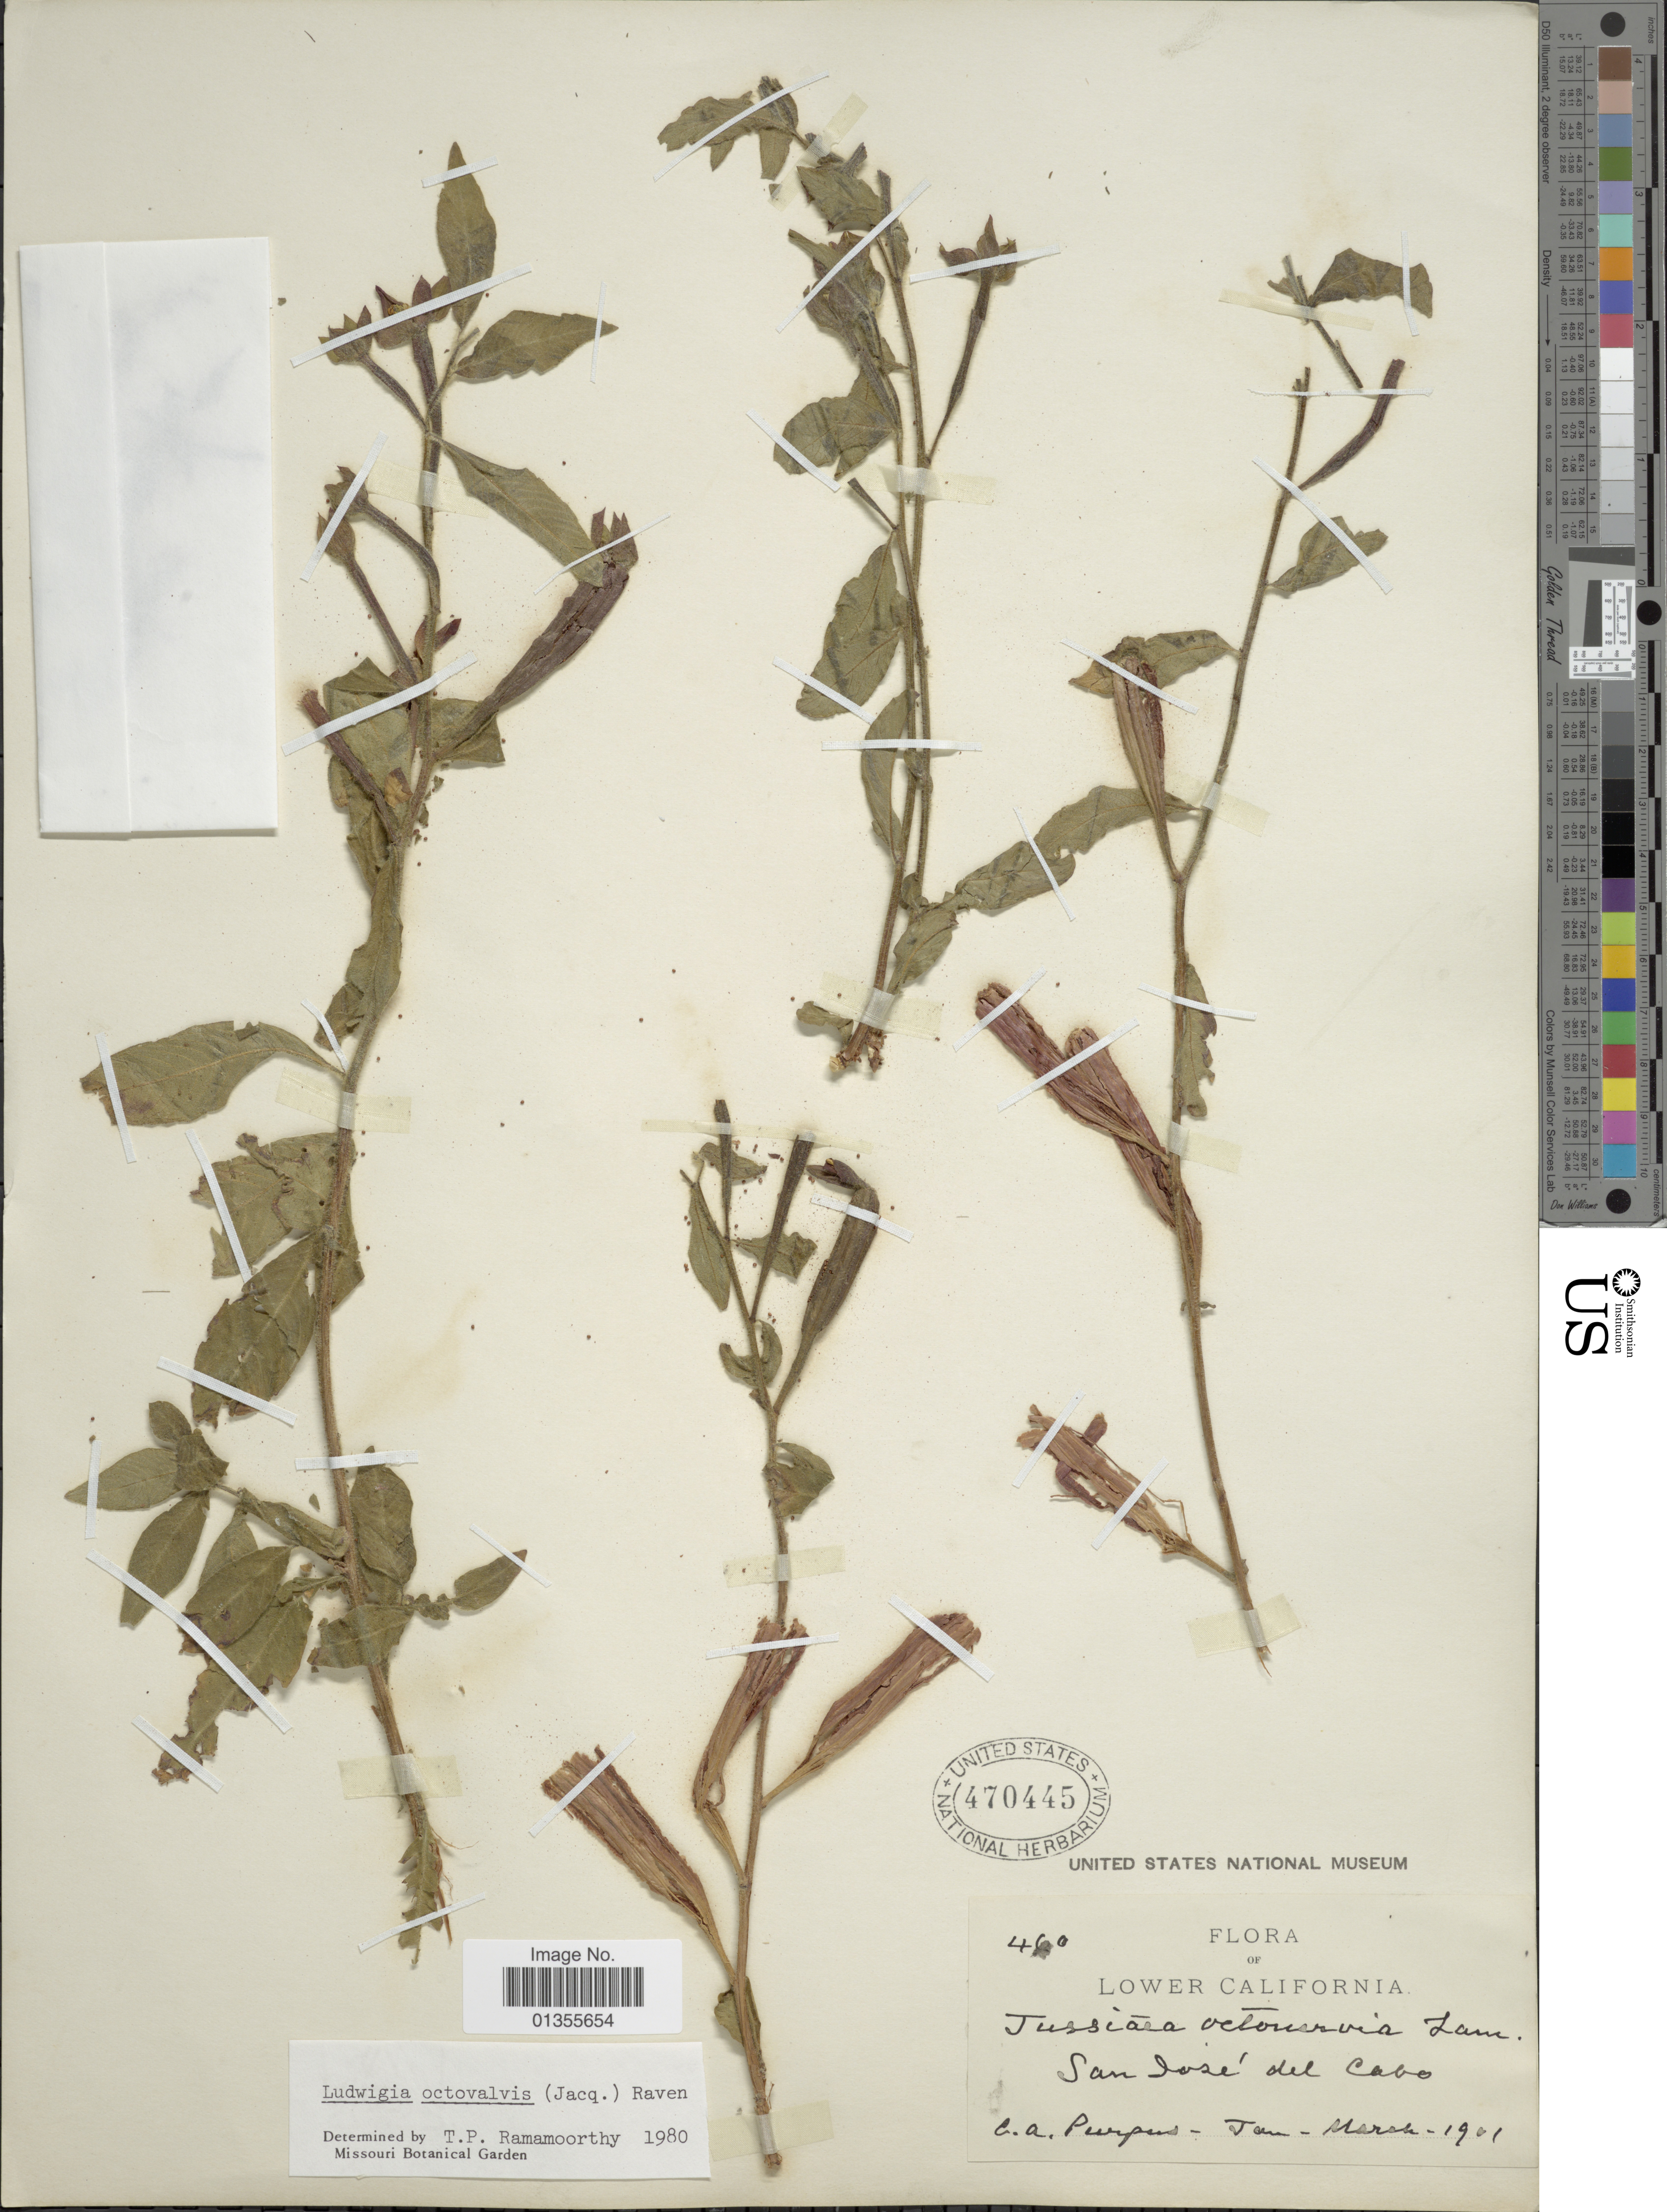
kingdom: Plantae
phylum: Tracheophyta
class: Magnoliopsida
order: Myrtales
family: Onagraceae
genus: Ludwigia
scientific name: Ludwigia octovalvis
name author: (Jacq.) P.H. Raven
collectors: C. A. Purpus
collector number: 460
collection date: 1901-01/1901-03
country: Mexico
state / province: Baja California Sur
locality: Lower California. San José del Cabo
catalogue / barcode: US 470445